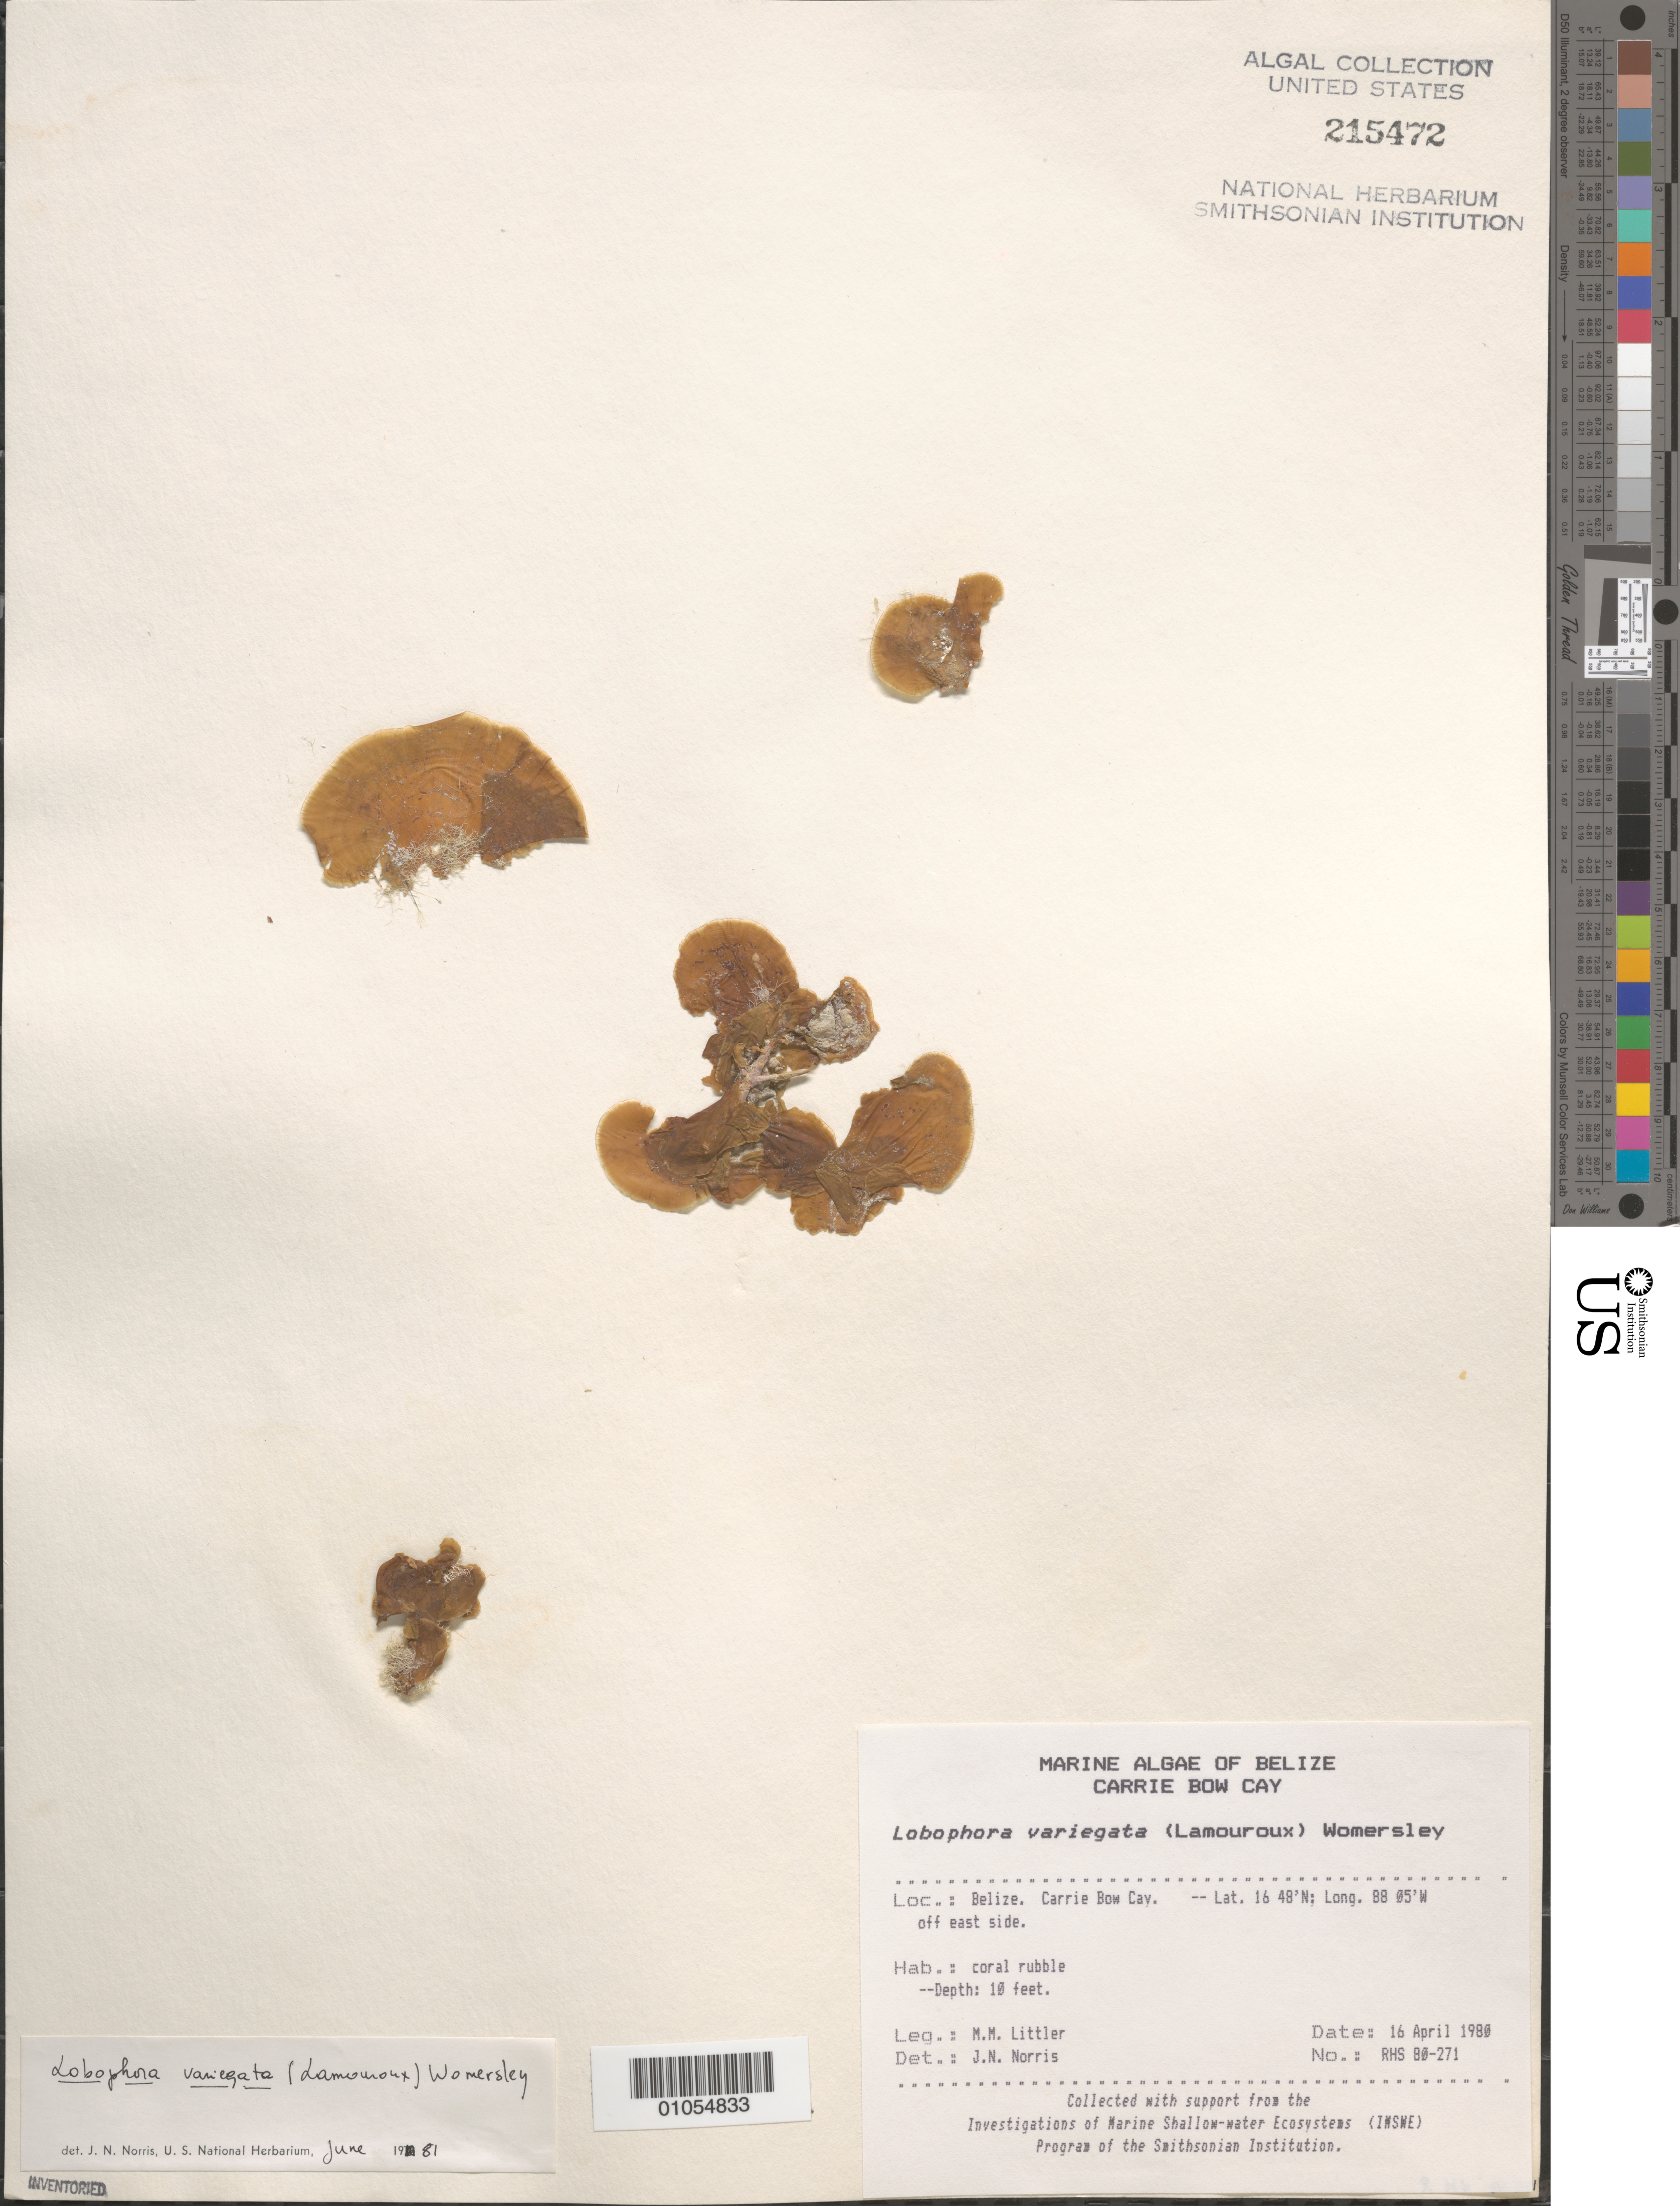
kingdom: Chromista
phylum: Ochrophyta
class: Phaeophyceae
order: Dictyotales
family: Dictyotaceae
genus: Lobophora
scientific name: Lobophora variegata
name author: (J.V.Lamouroux) Womersley & E.C. Oliveira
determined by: Norris, James N.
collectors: M. M. Littler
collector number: RHS 80-271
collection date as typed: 16 Apr 1980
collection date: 1980-04-16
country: Belize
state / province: Stann Creek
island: Carrie Bow Cay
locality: Off east side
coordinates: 16 48'N, 88 05'W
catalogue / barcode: US 215472